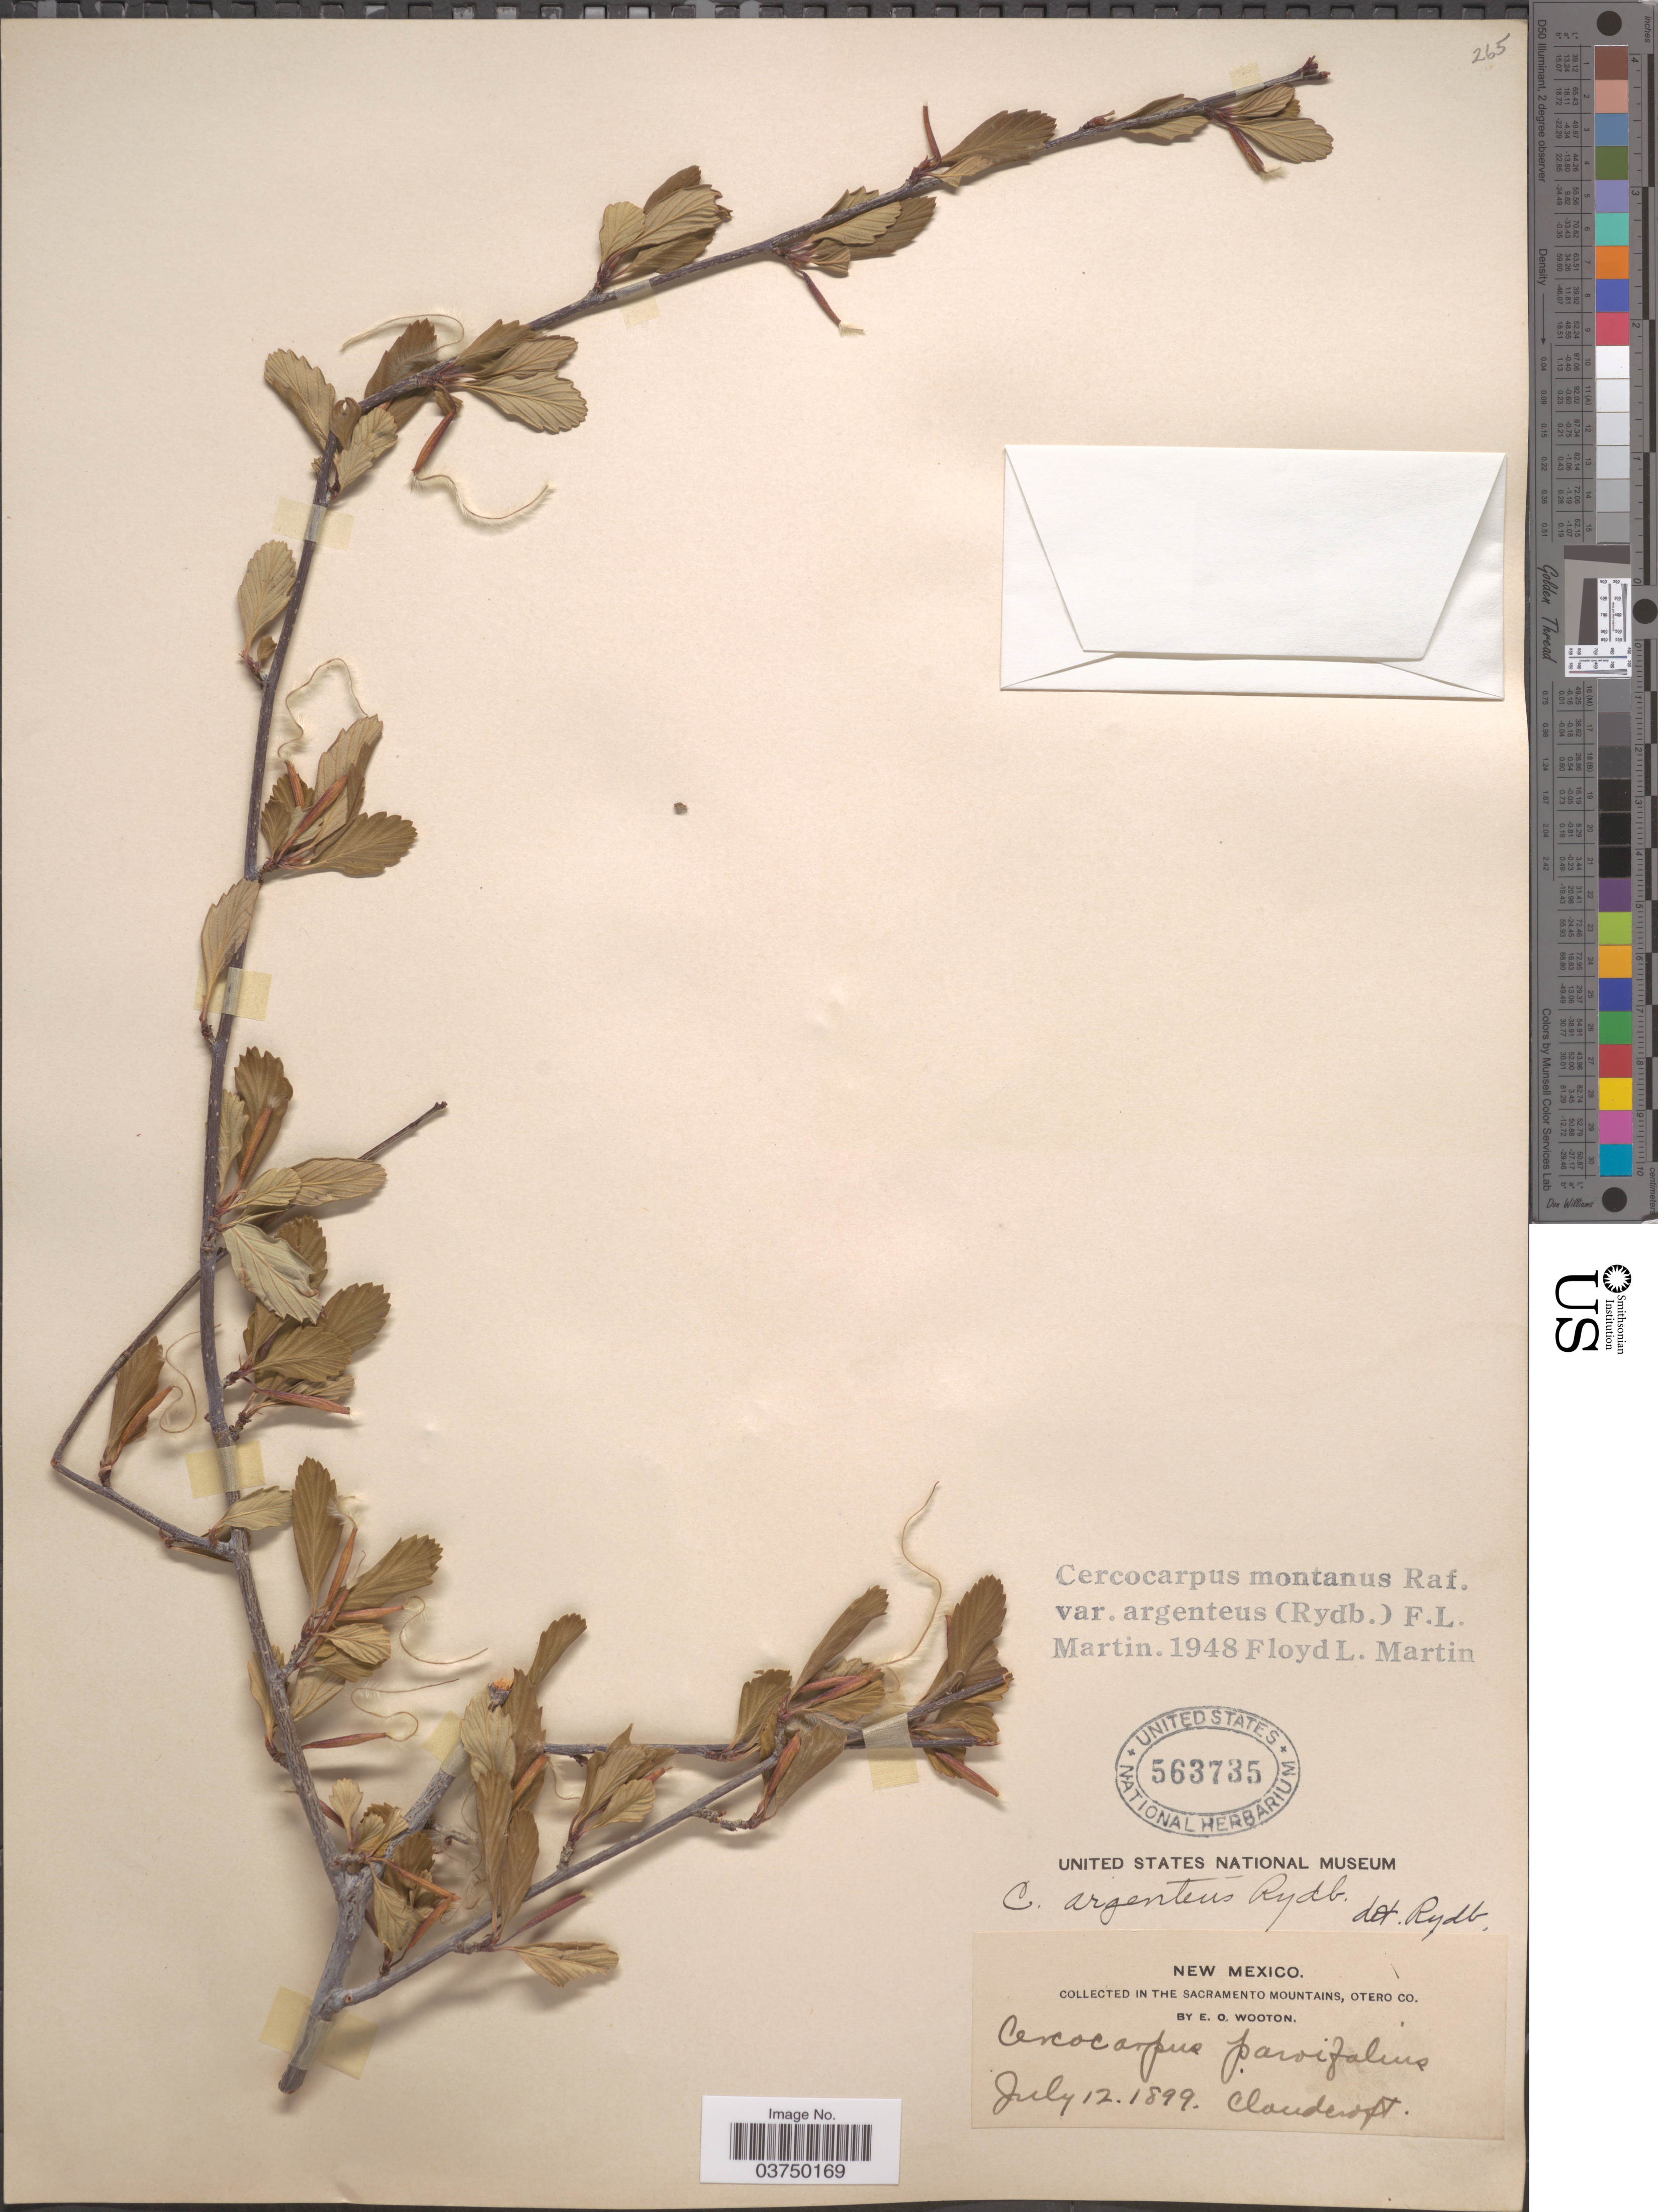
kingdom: Plantae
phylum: Tracheophyta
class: Magnoliopsida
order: Rosales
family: Rosaceae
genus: Cercocarpus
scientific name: Cercocarpus montanus var. argenteus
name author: (Rydb.) F.L. Martin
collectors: E. O. Wooton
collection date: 1899-07-12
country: United States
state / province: New Mexico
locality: In the Sacramento Mountains, Otero Co. Cloudcroft.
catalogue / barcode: US 563735